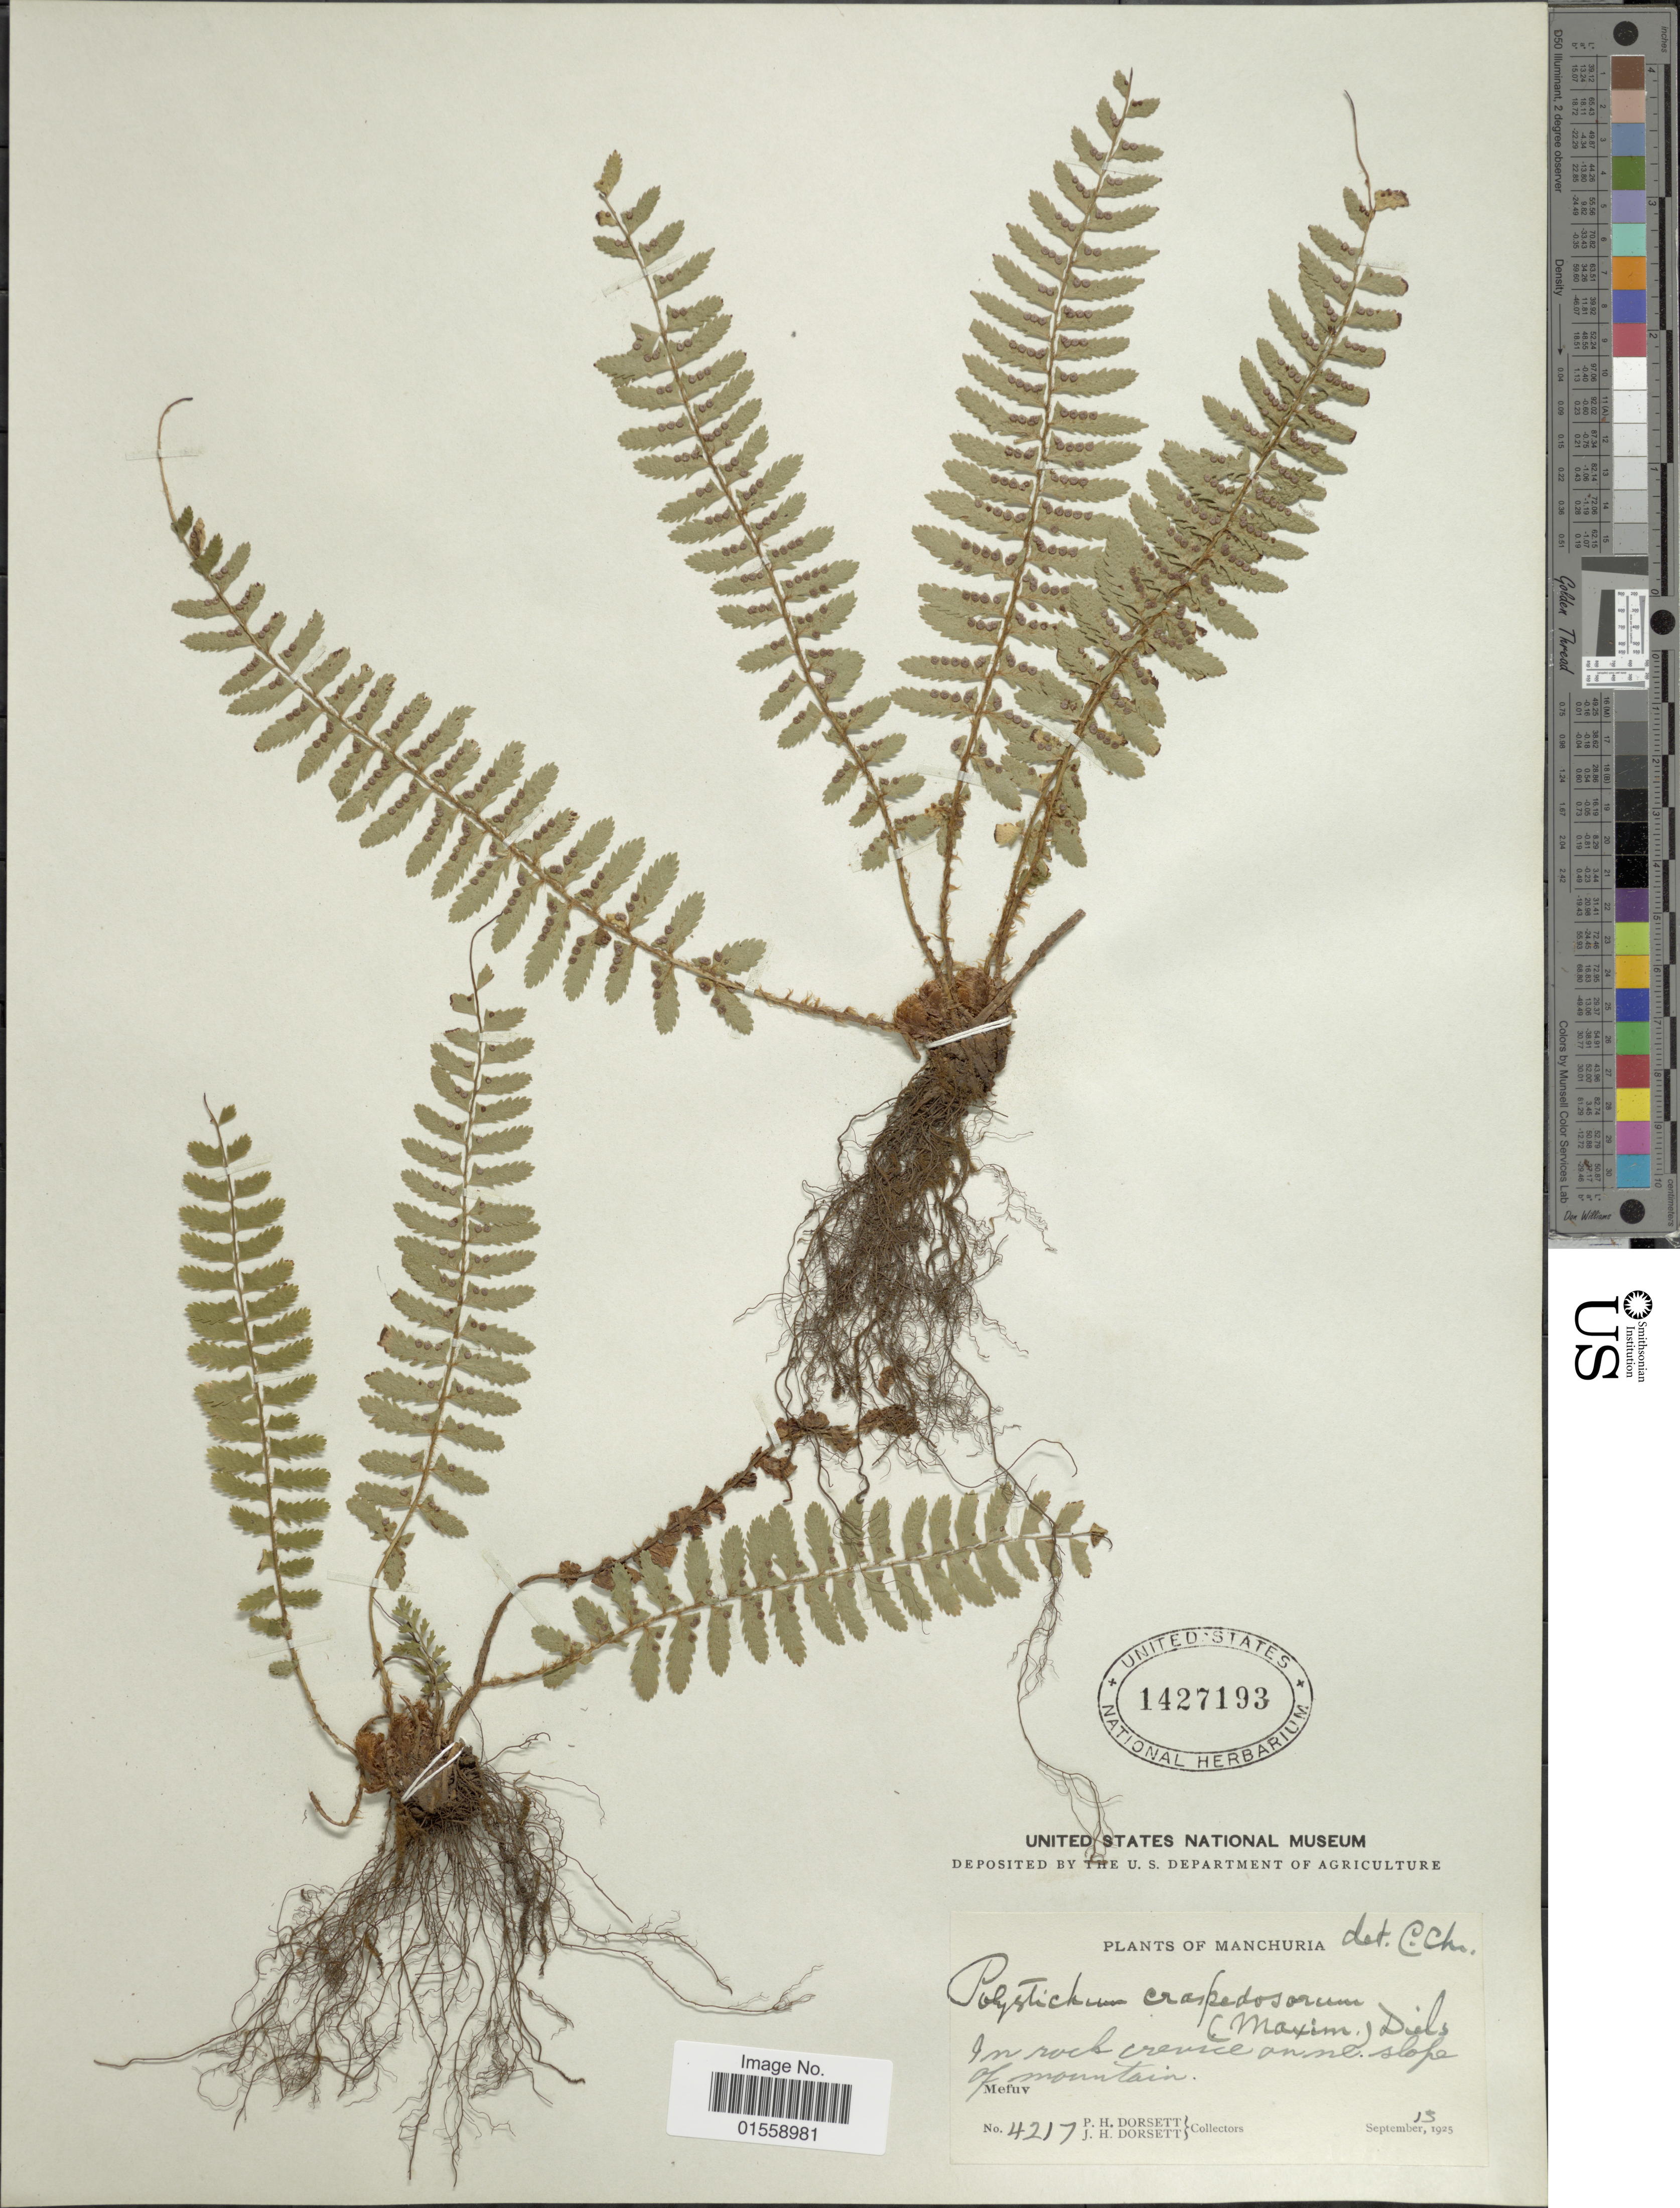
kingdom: Plantae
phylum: Tracheophyta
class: Polypodiopsida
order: Polypodiales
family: Dryopteridaceae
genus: Polystichum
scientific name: Polystichum craspedosorum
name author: (Maxim.) Diels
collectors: P. H. Dorsett & J. Dorsett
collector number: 4217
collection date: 1925-09-15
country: China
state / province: Nei Monggol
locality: Manchuria, in rock crevice on ne slope of mountain, Mefuv.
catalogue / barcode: US 1427193